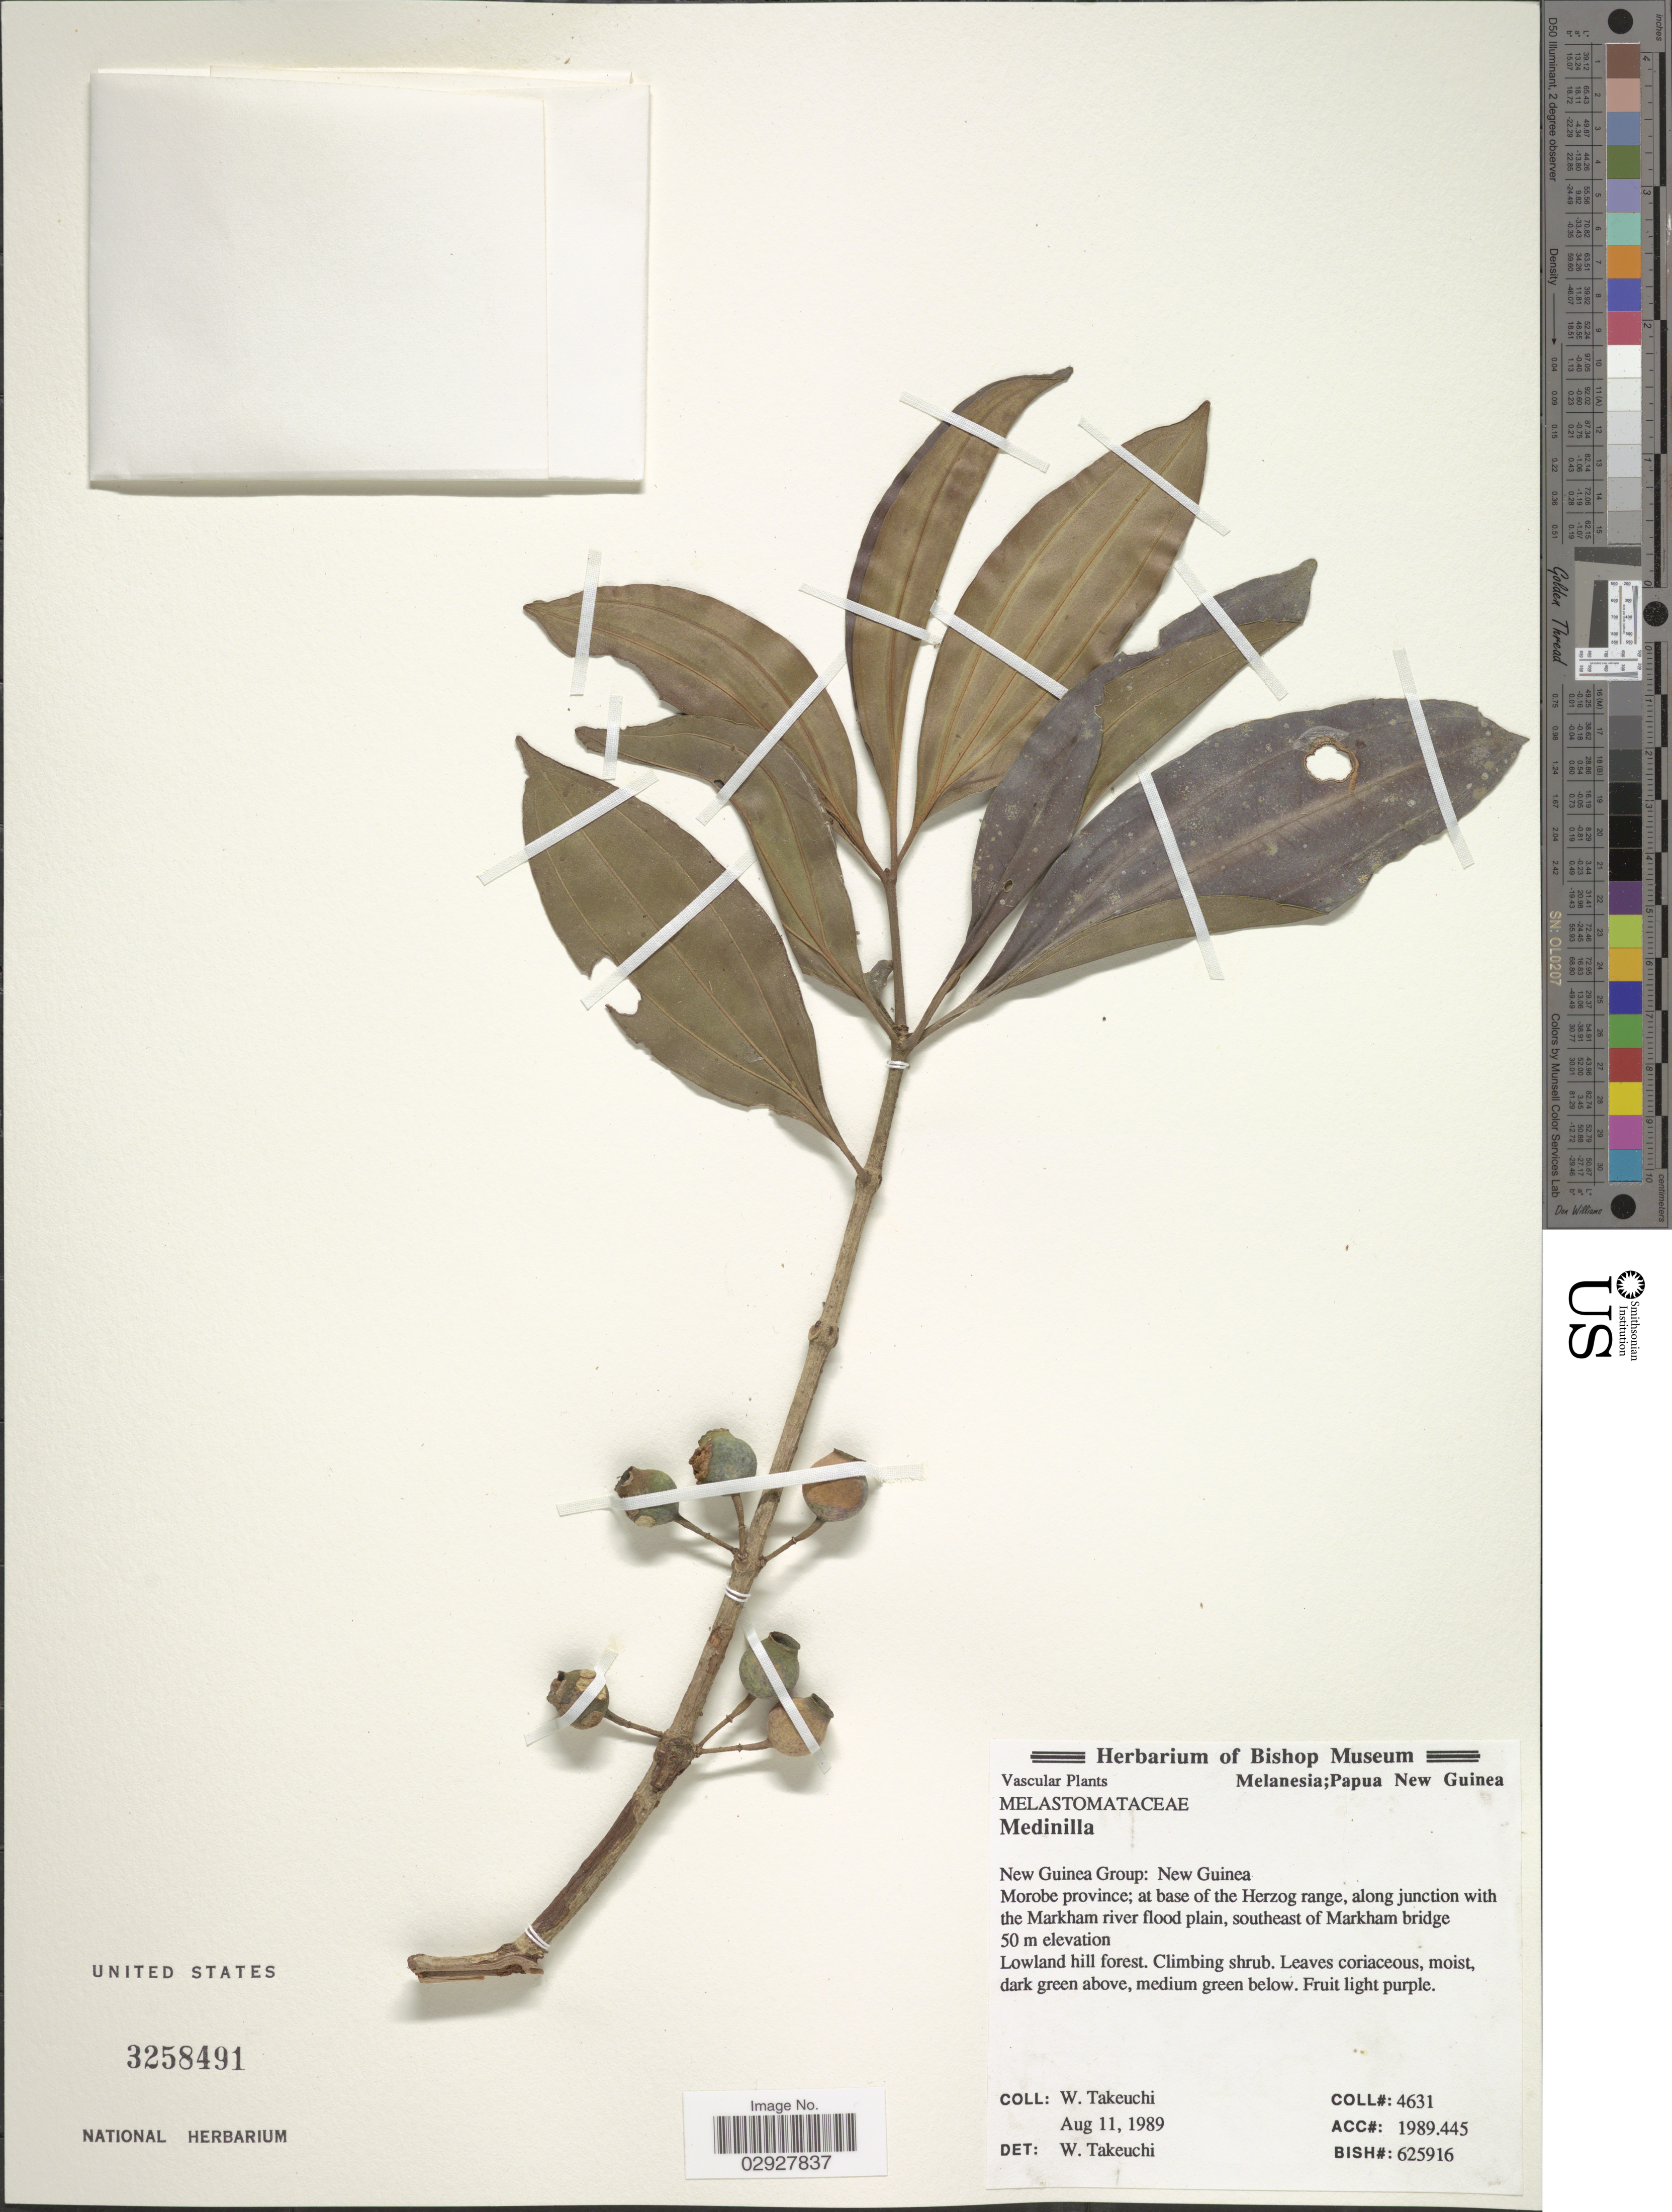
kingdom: Plantae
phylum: Tracheophyta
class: Magnoliopsida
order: Myrtales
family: Melastomataceae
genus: Medinilla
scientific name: Medinilla sp.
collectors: W. Takeuchi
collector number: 4631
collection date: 1989-08-11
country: Papua New Guinea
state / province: Morobe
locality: New Guinea Group: New Guinea. Morobe province; at base of the Herzog range, along junction with the Markham river flood plain. southeast of Markham bridge.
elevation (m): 50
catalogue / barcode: US 3258491